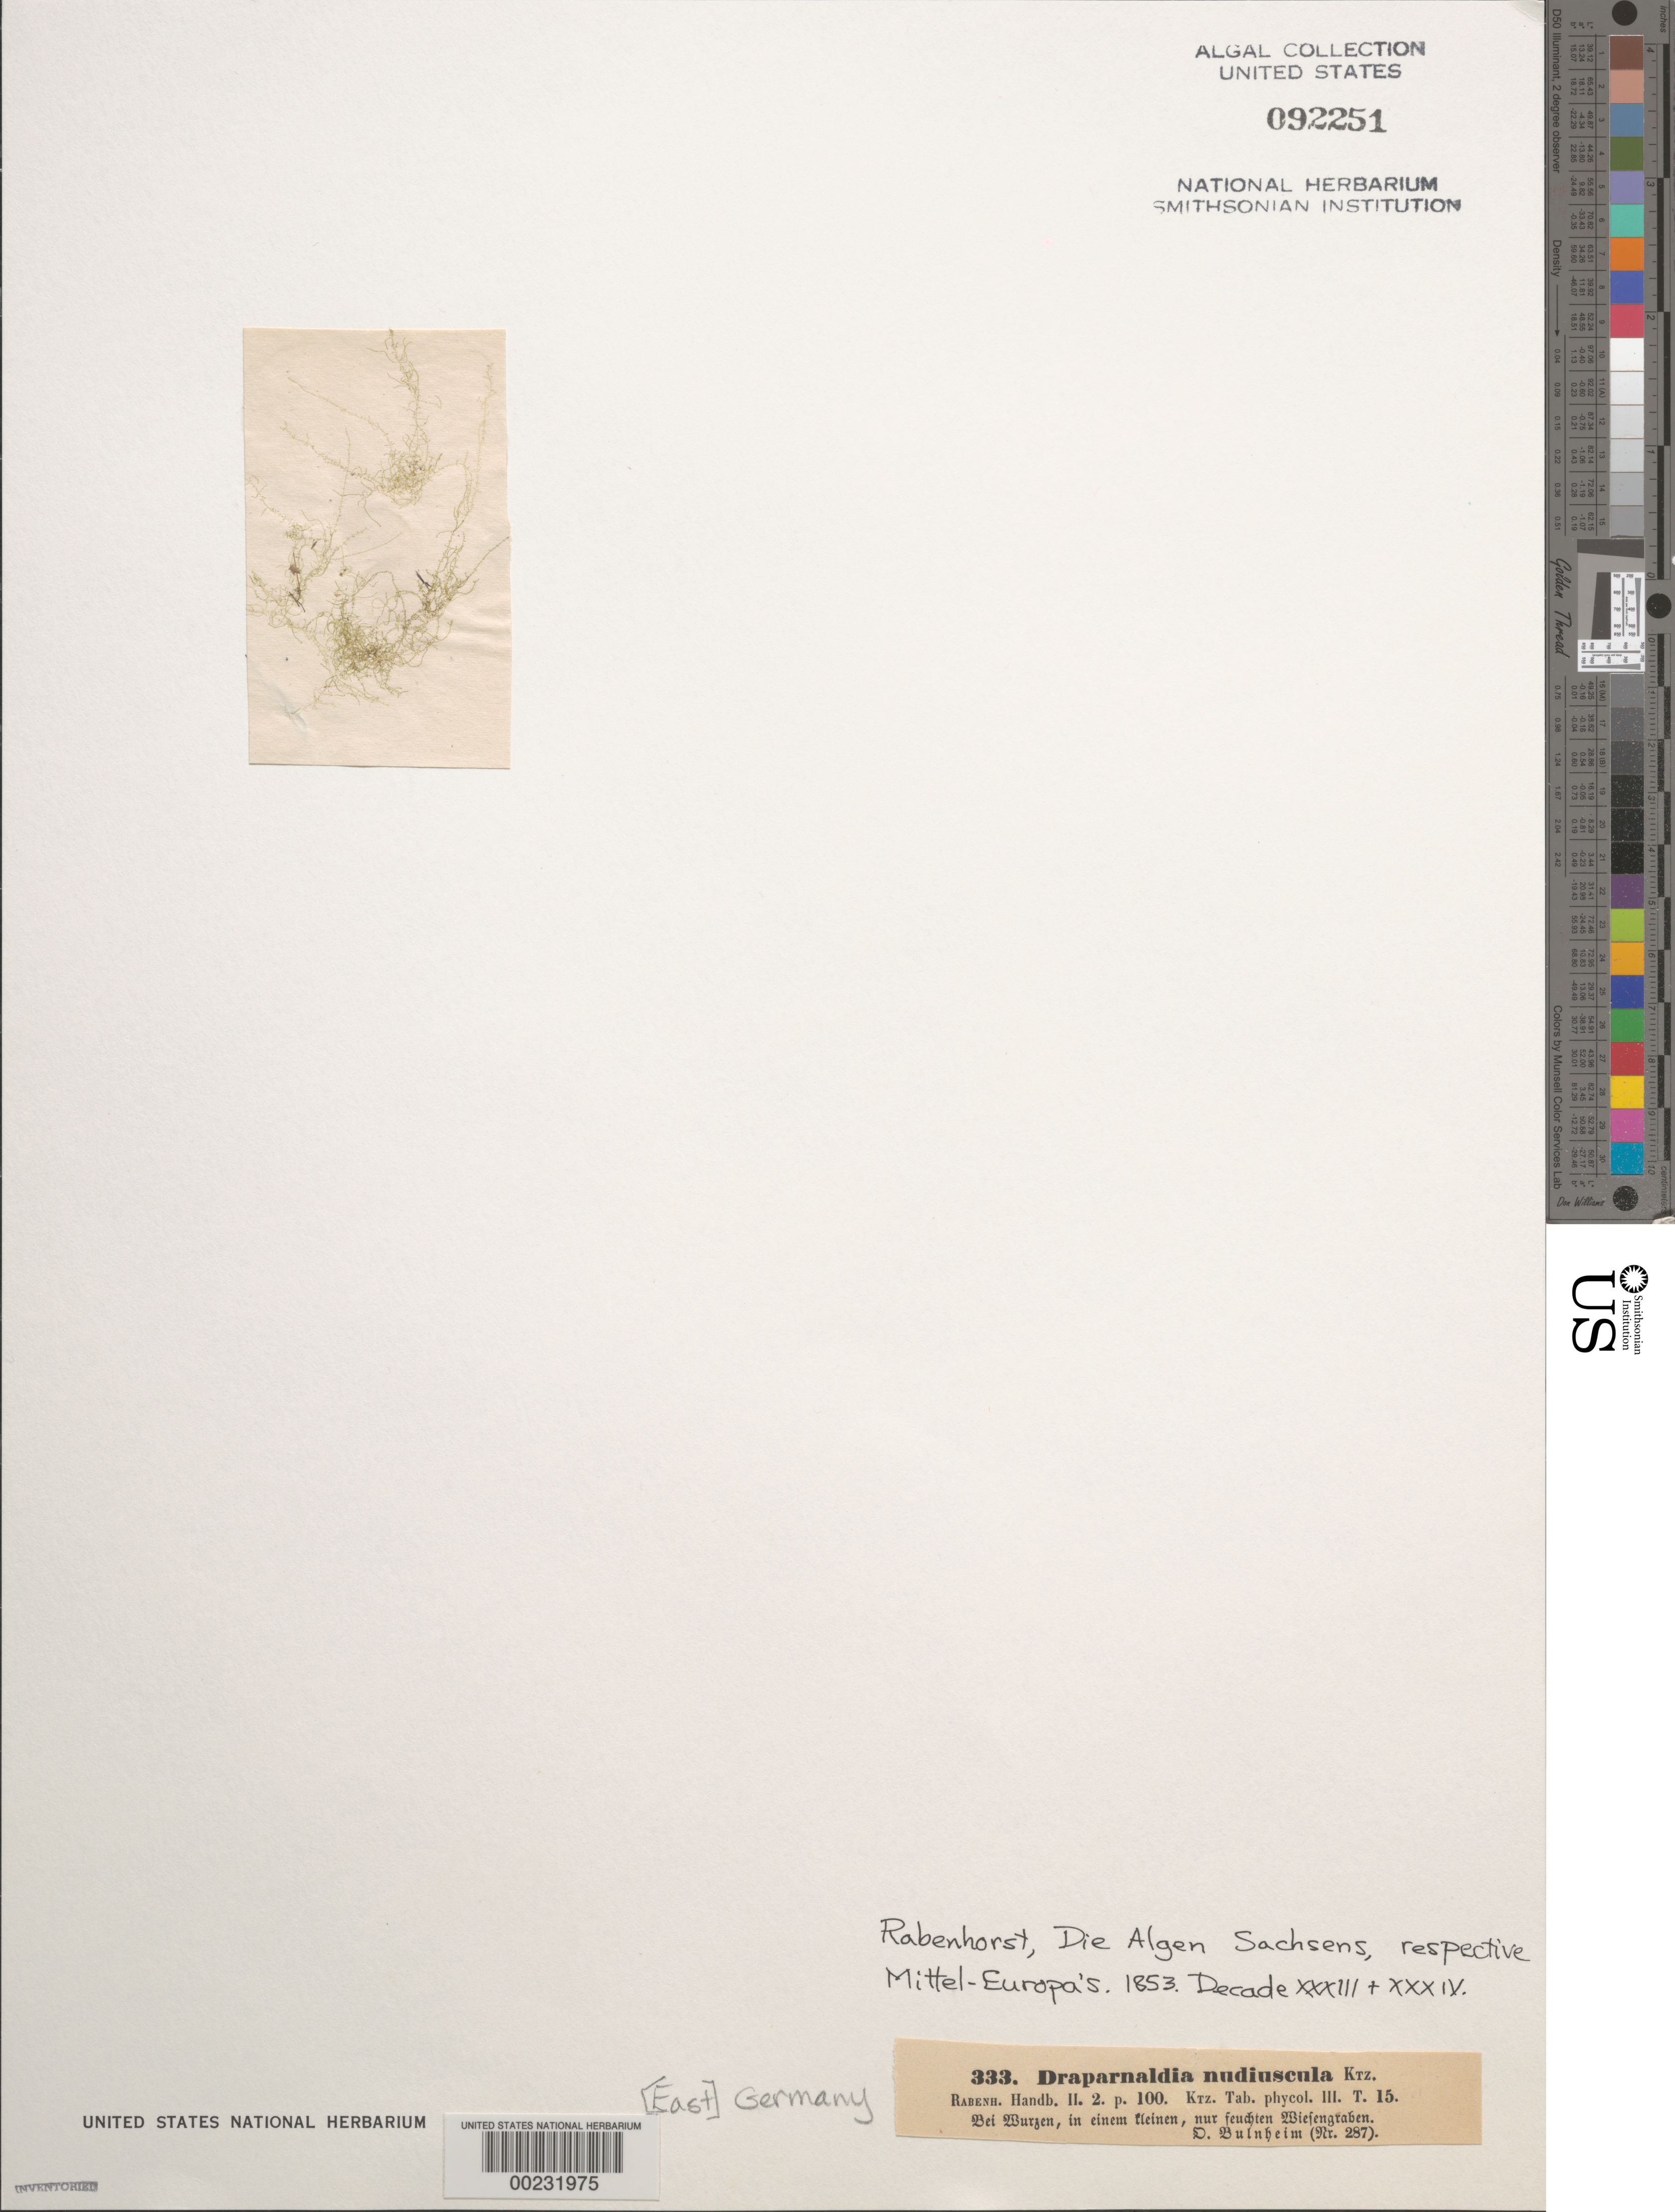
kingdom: Plantae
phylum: Chlorophyta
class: Chlorophyceae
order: Chaetophorales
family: Chaetophoraceae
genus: Stigeoclonium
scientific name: Stigeoclonium nudiusculum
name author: (Kütz.) Rabenhorst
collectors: O. Bulnheim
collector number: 333 & BULNHEIM 287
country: Germany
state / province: Sachsen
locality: Near wurzen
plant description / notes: Rabenhorst, Die Algen Sachsens, Dec. 33-34, 1853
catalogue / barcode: US 92251